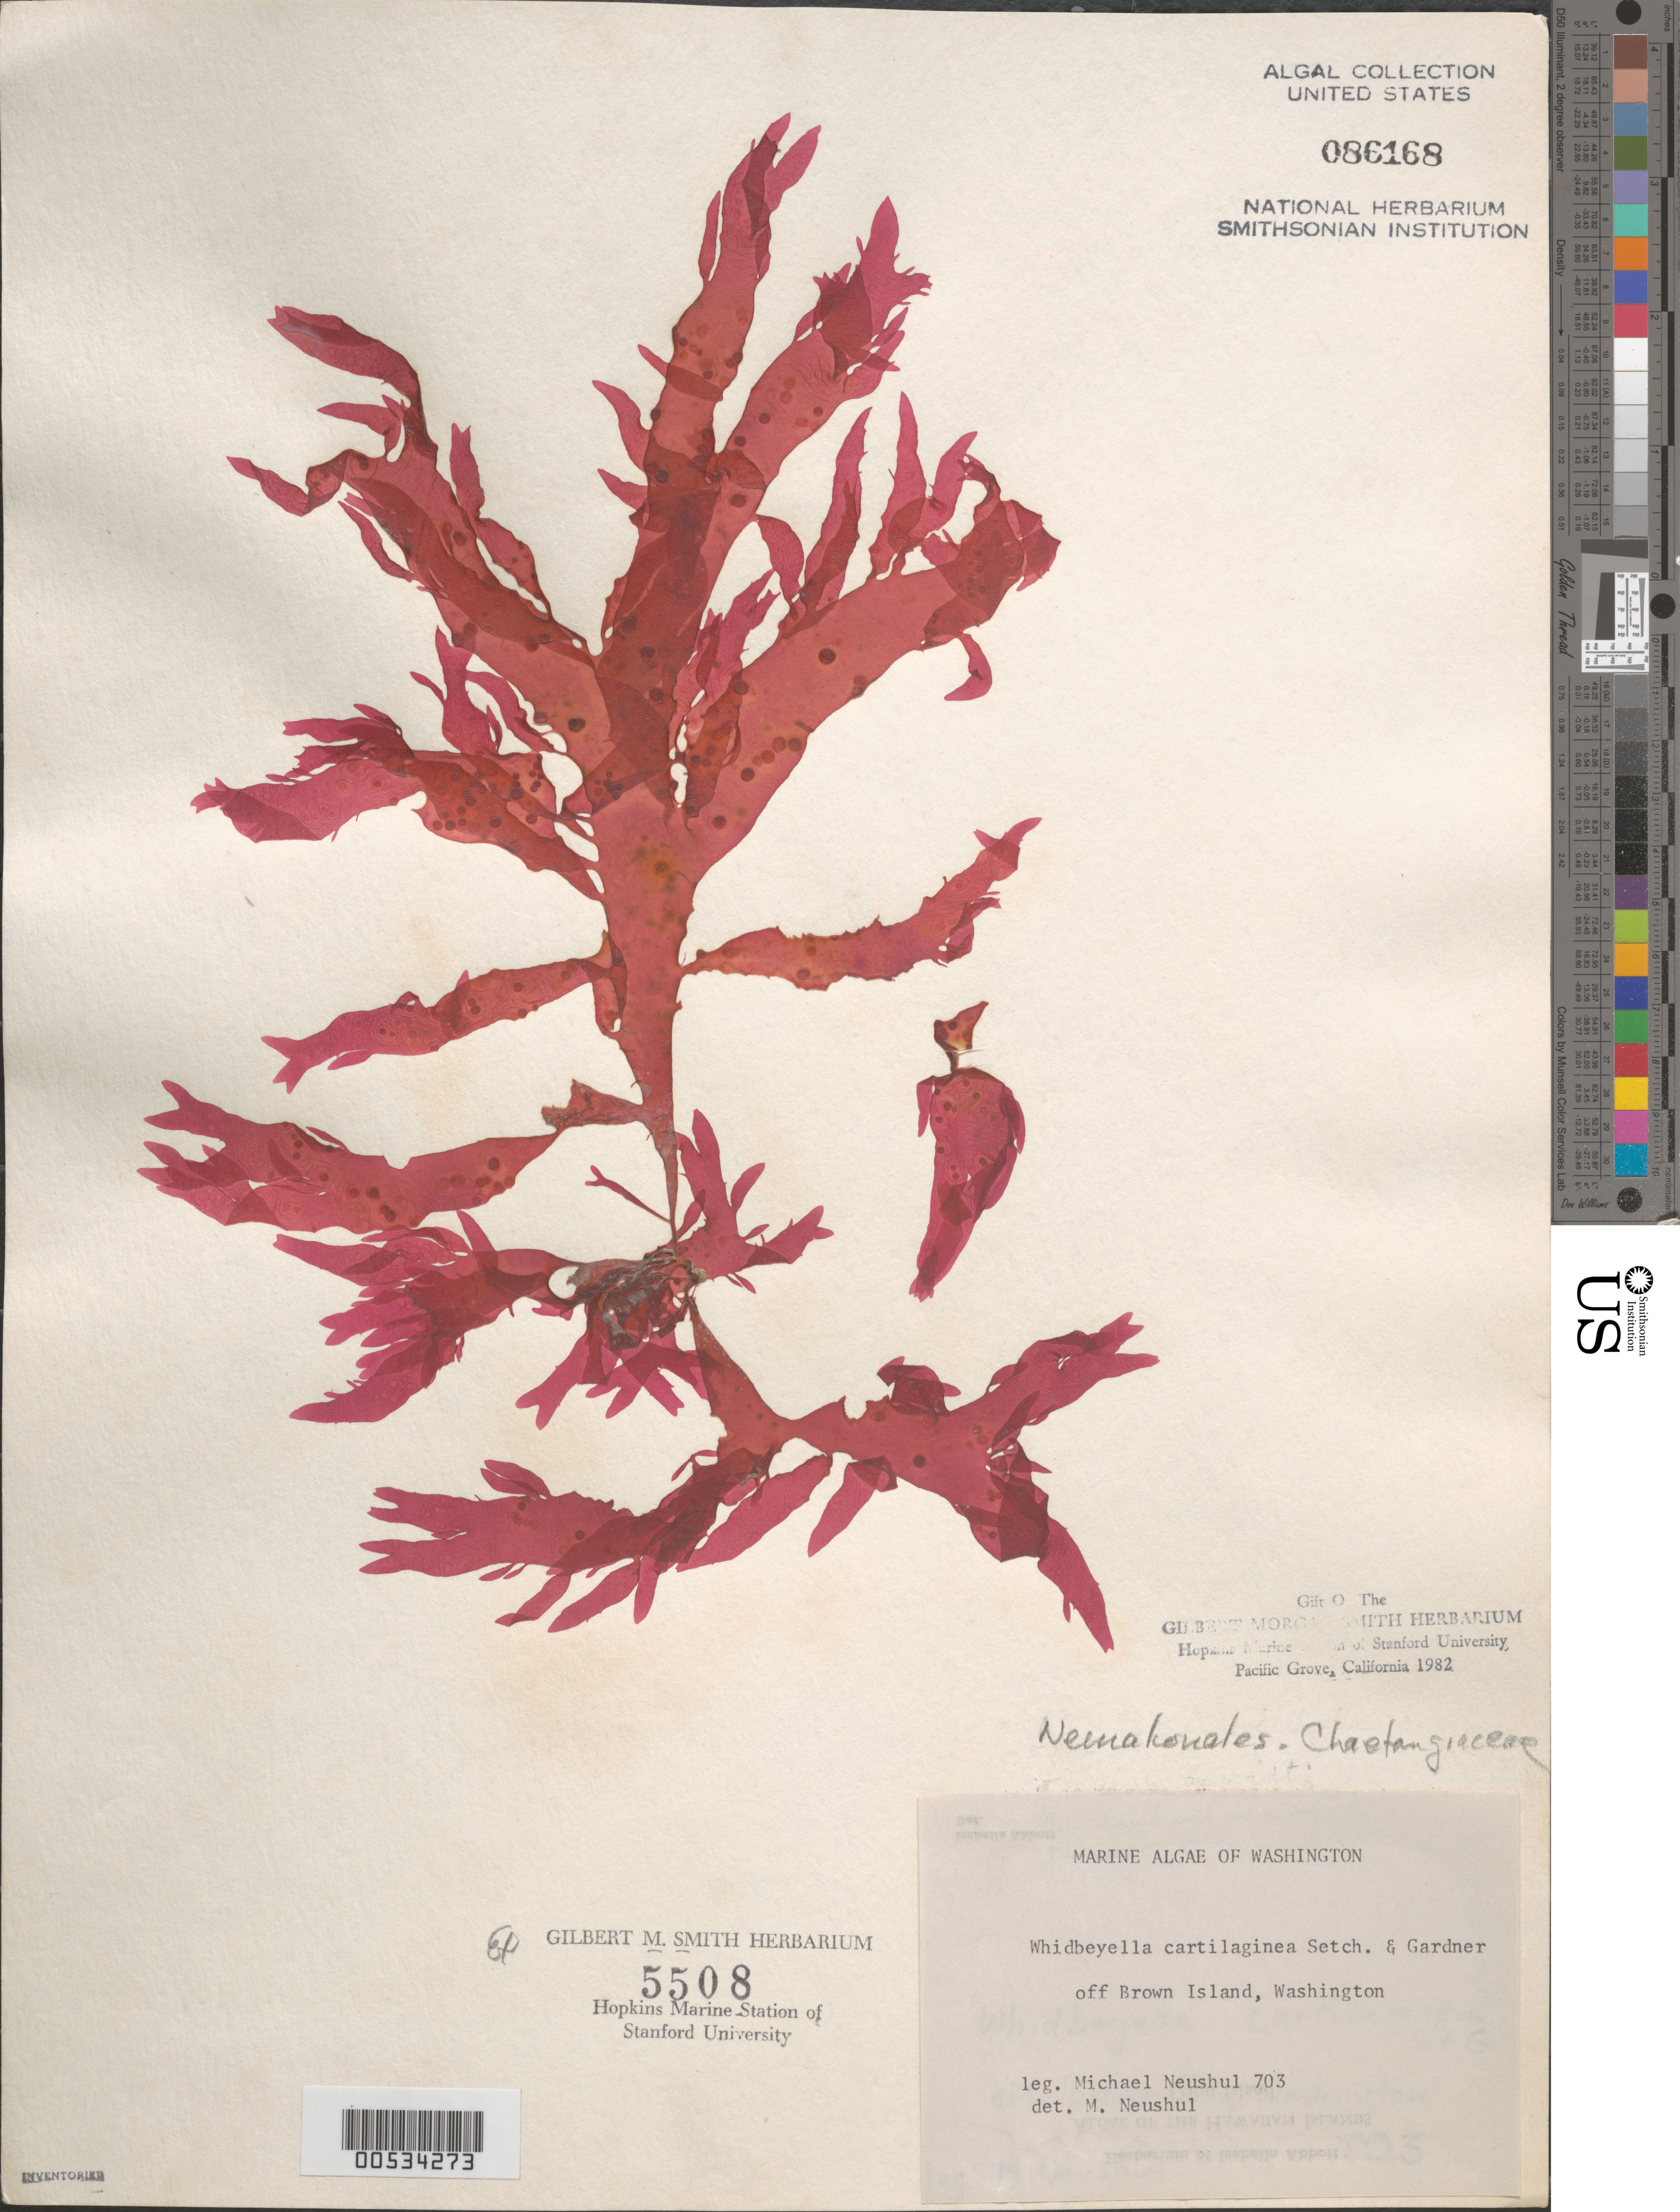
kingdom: Plantae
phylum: Rhodophyta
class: Florideophyceae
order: Nemaliales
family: Scinaiaceae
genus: Whidbeyella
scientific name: Whidbeyella cartilaginea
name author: Setch. & N.L. Gardner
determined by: Neushul, M.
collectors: M. Neushul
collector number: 703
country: United States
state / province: Washington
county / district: San Juan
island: Brown Island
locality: Off Brown Island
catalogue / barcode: US 86168